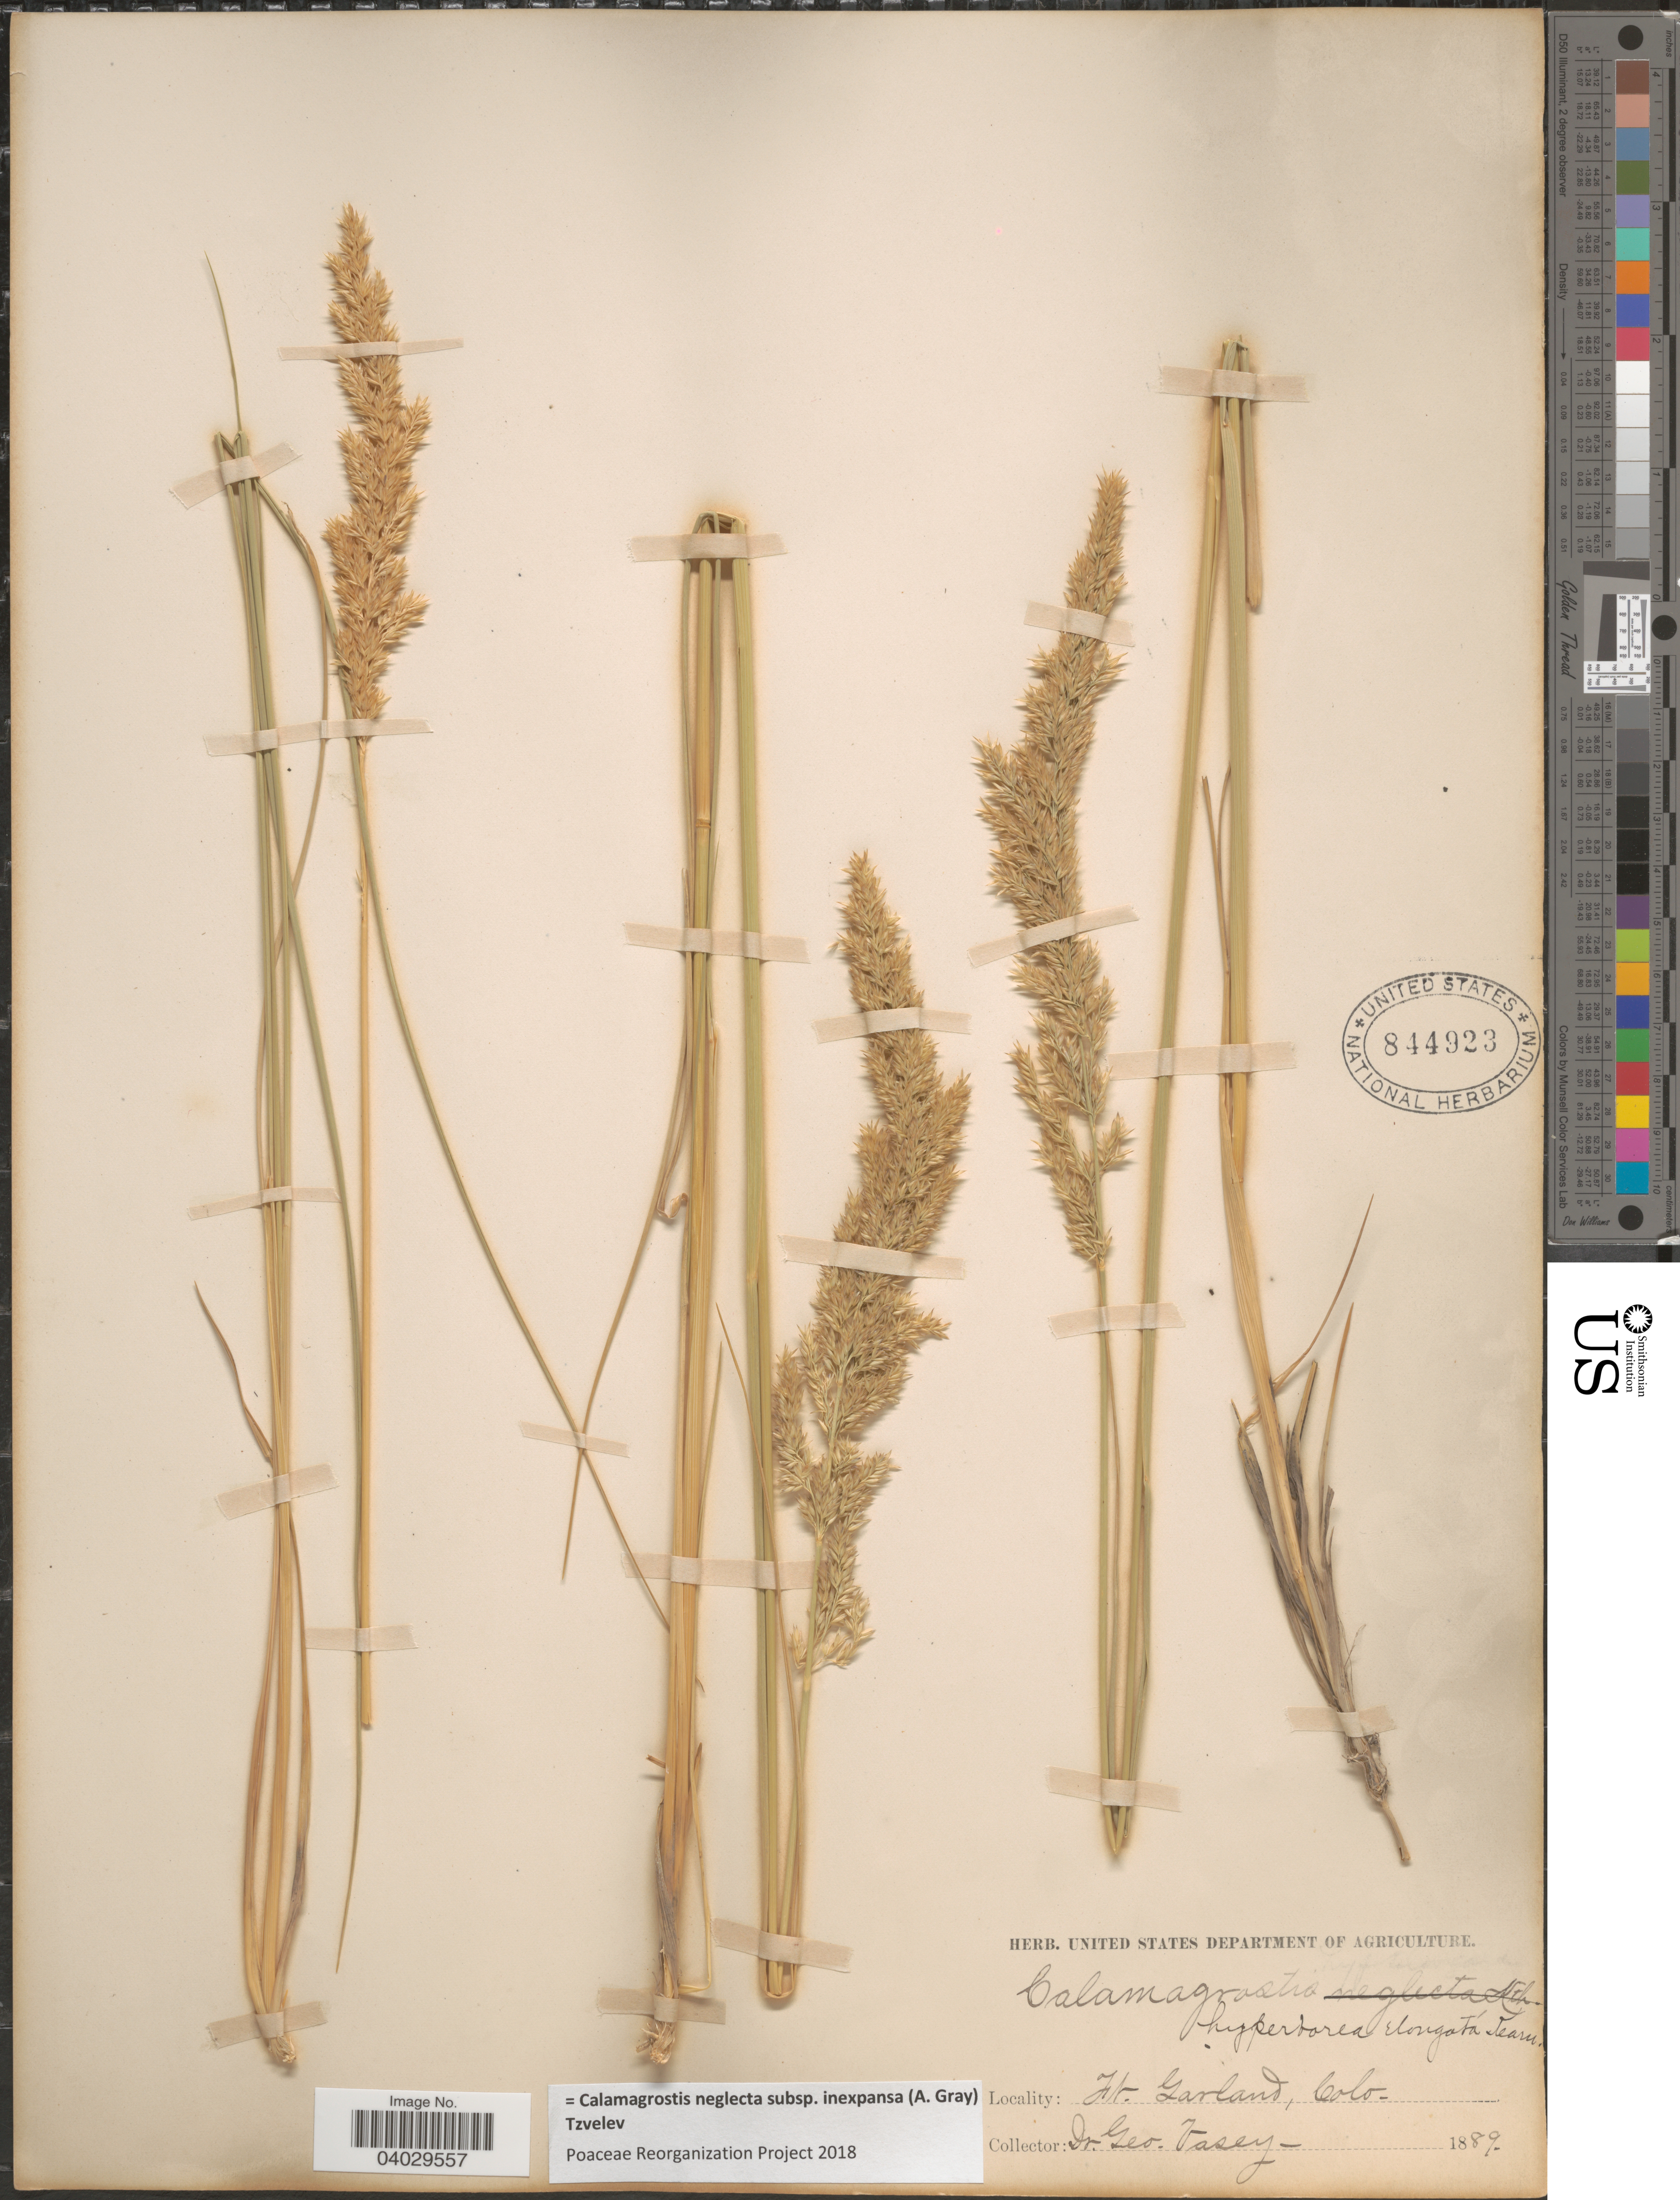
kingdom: Plantae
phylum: Tracheophyta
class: Liliopsida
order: Poales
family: Poaceae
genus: Calamagrostis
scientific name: Calamagrostis neglecta subsp. inexpansa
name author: (A. Gray) Tzvelev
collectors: G. Vasey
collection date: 1889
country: United States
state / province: Colorado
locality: Fr. Garland.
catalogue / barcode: US 844923